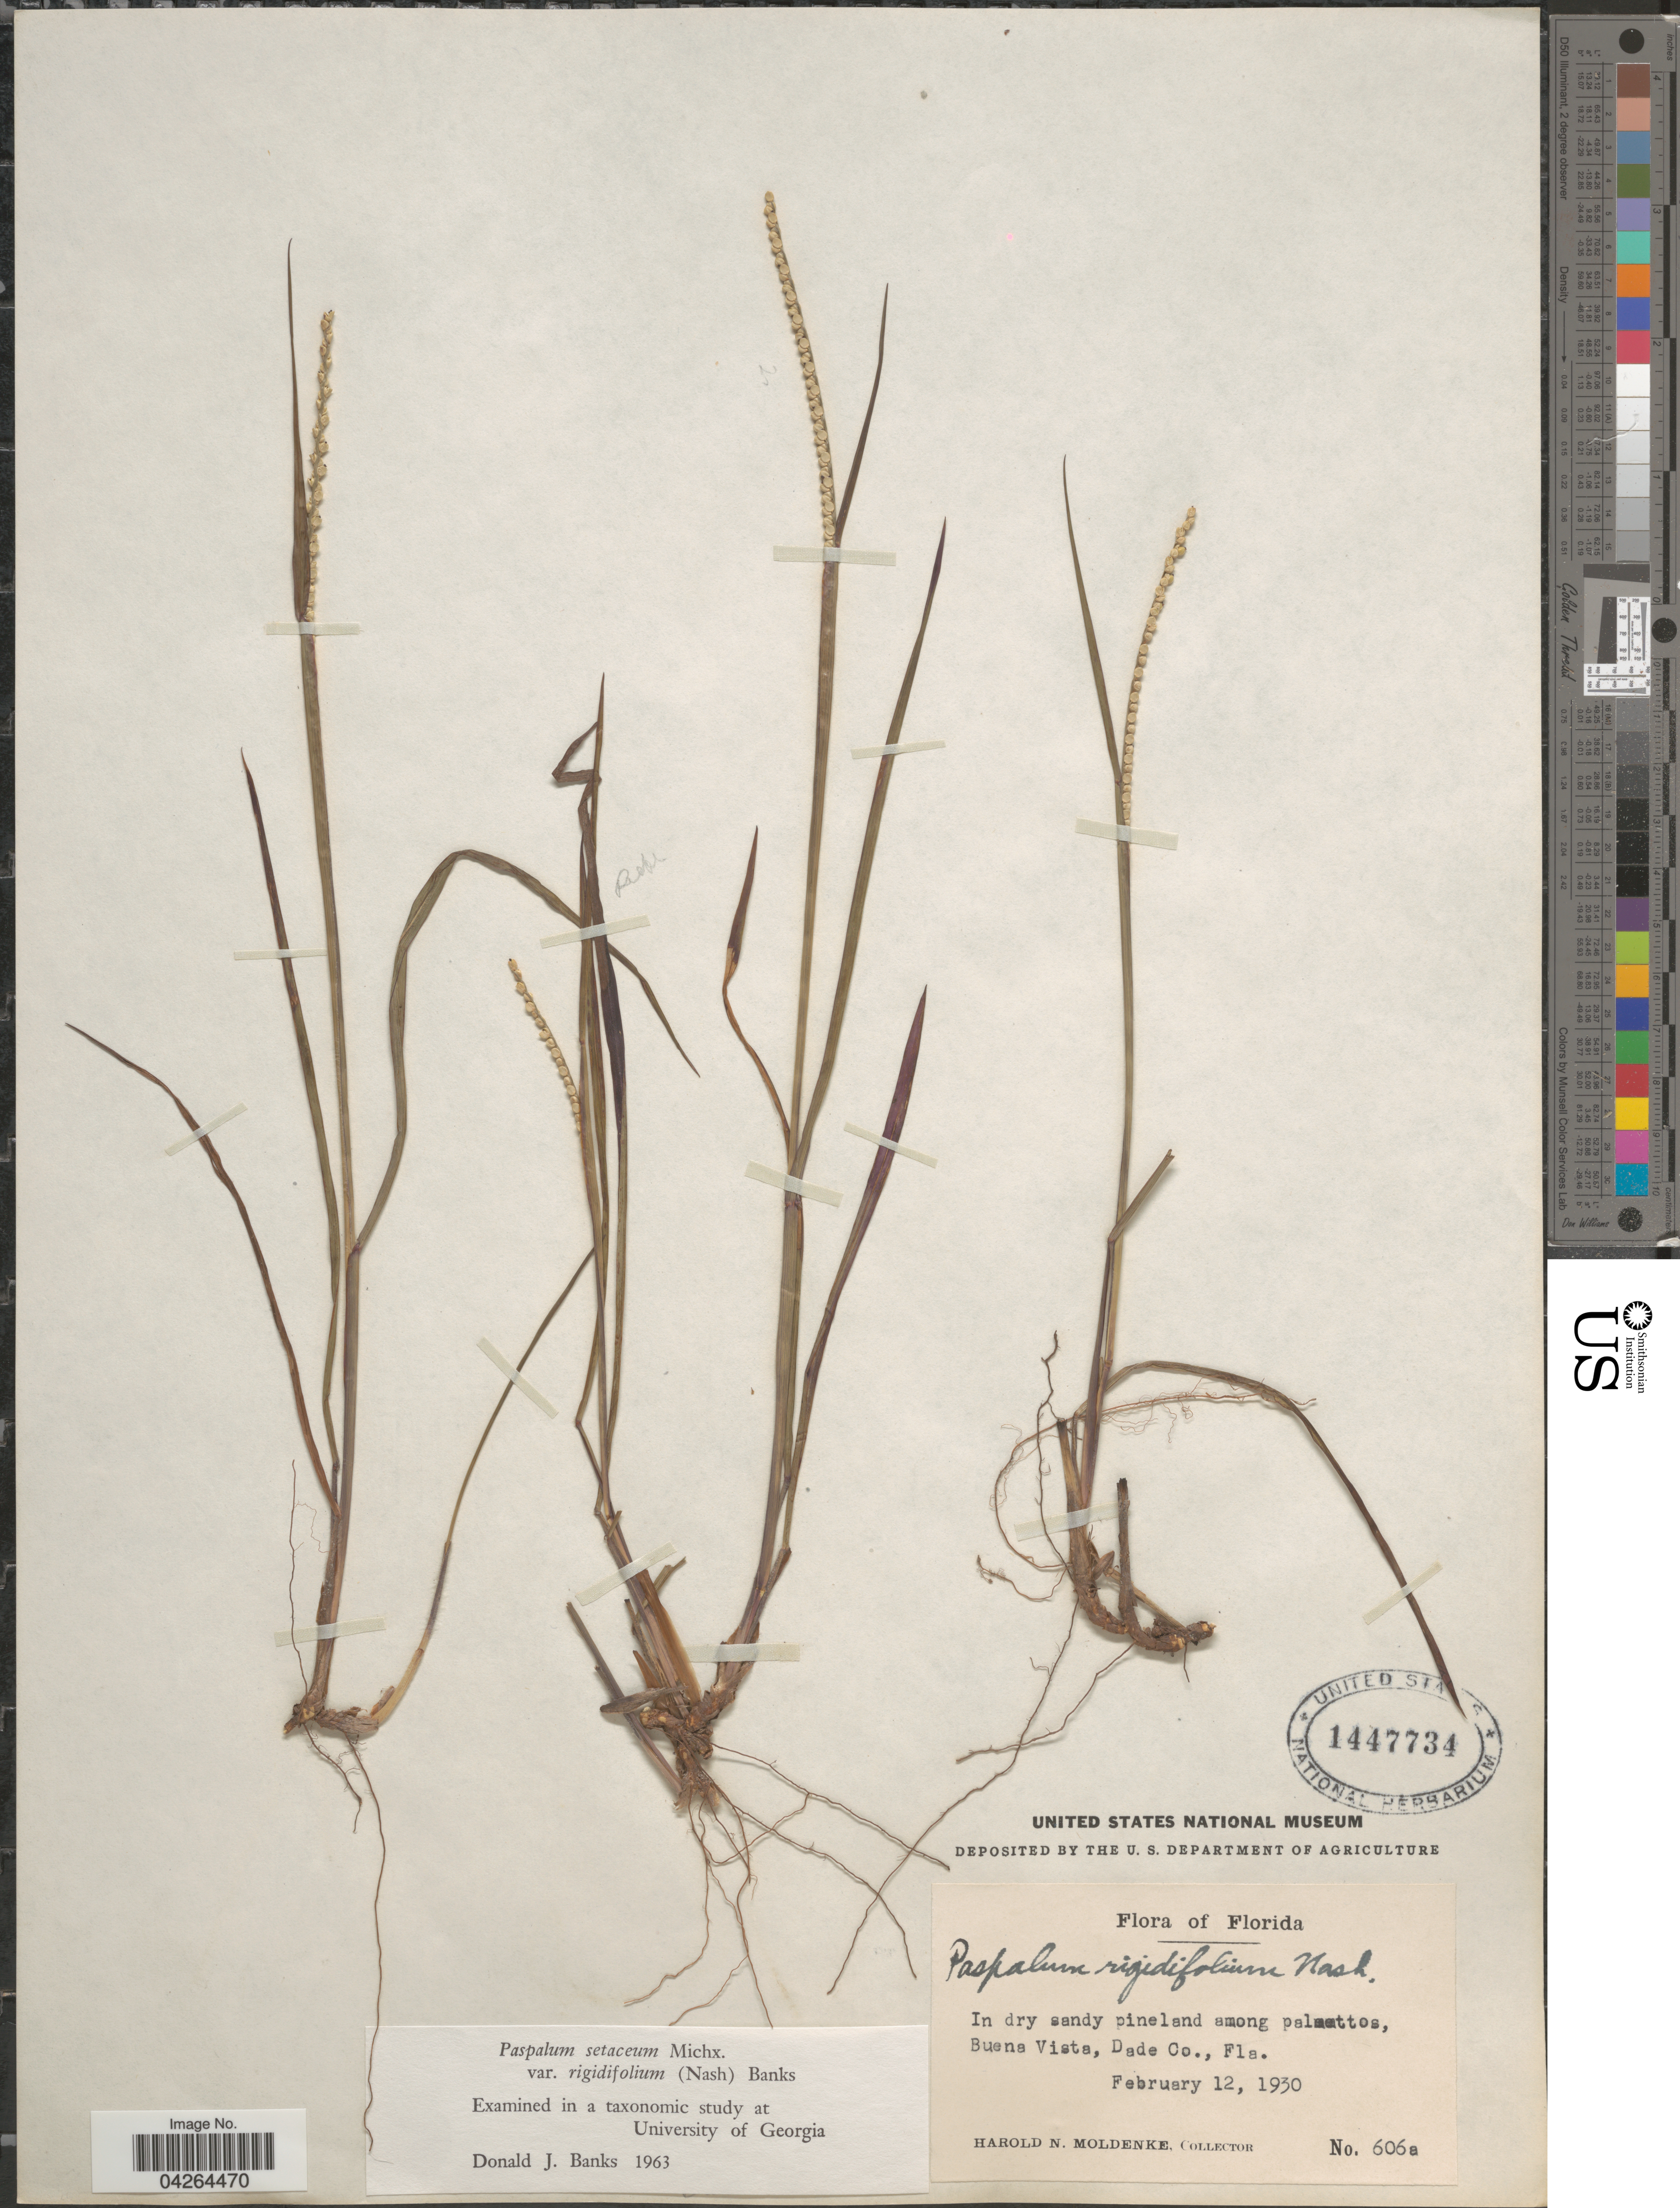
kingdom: Plantae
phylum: Tracheophyta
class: Liliopsida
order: Poales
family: Poaceae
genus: Paspalum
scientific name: Paspalum setaceum var. rigidifolium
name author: (Nash) D.J. Banks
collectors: H. N. Moldenke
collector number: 606a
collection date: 1930-02-12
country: United States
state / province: Florida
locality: In dry sandy pineland among palmettos, Buena Vista, Dade Co.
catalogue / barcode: US 1447734